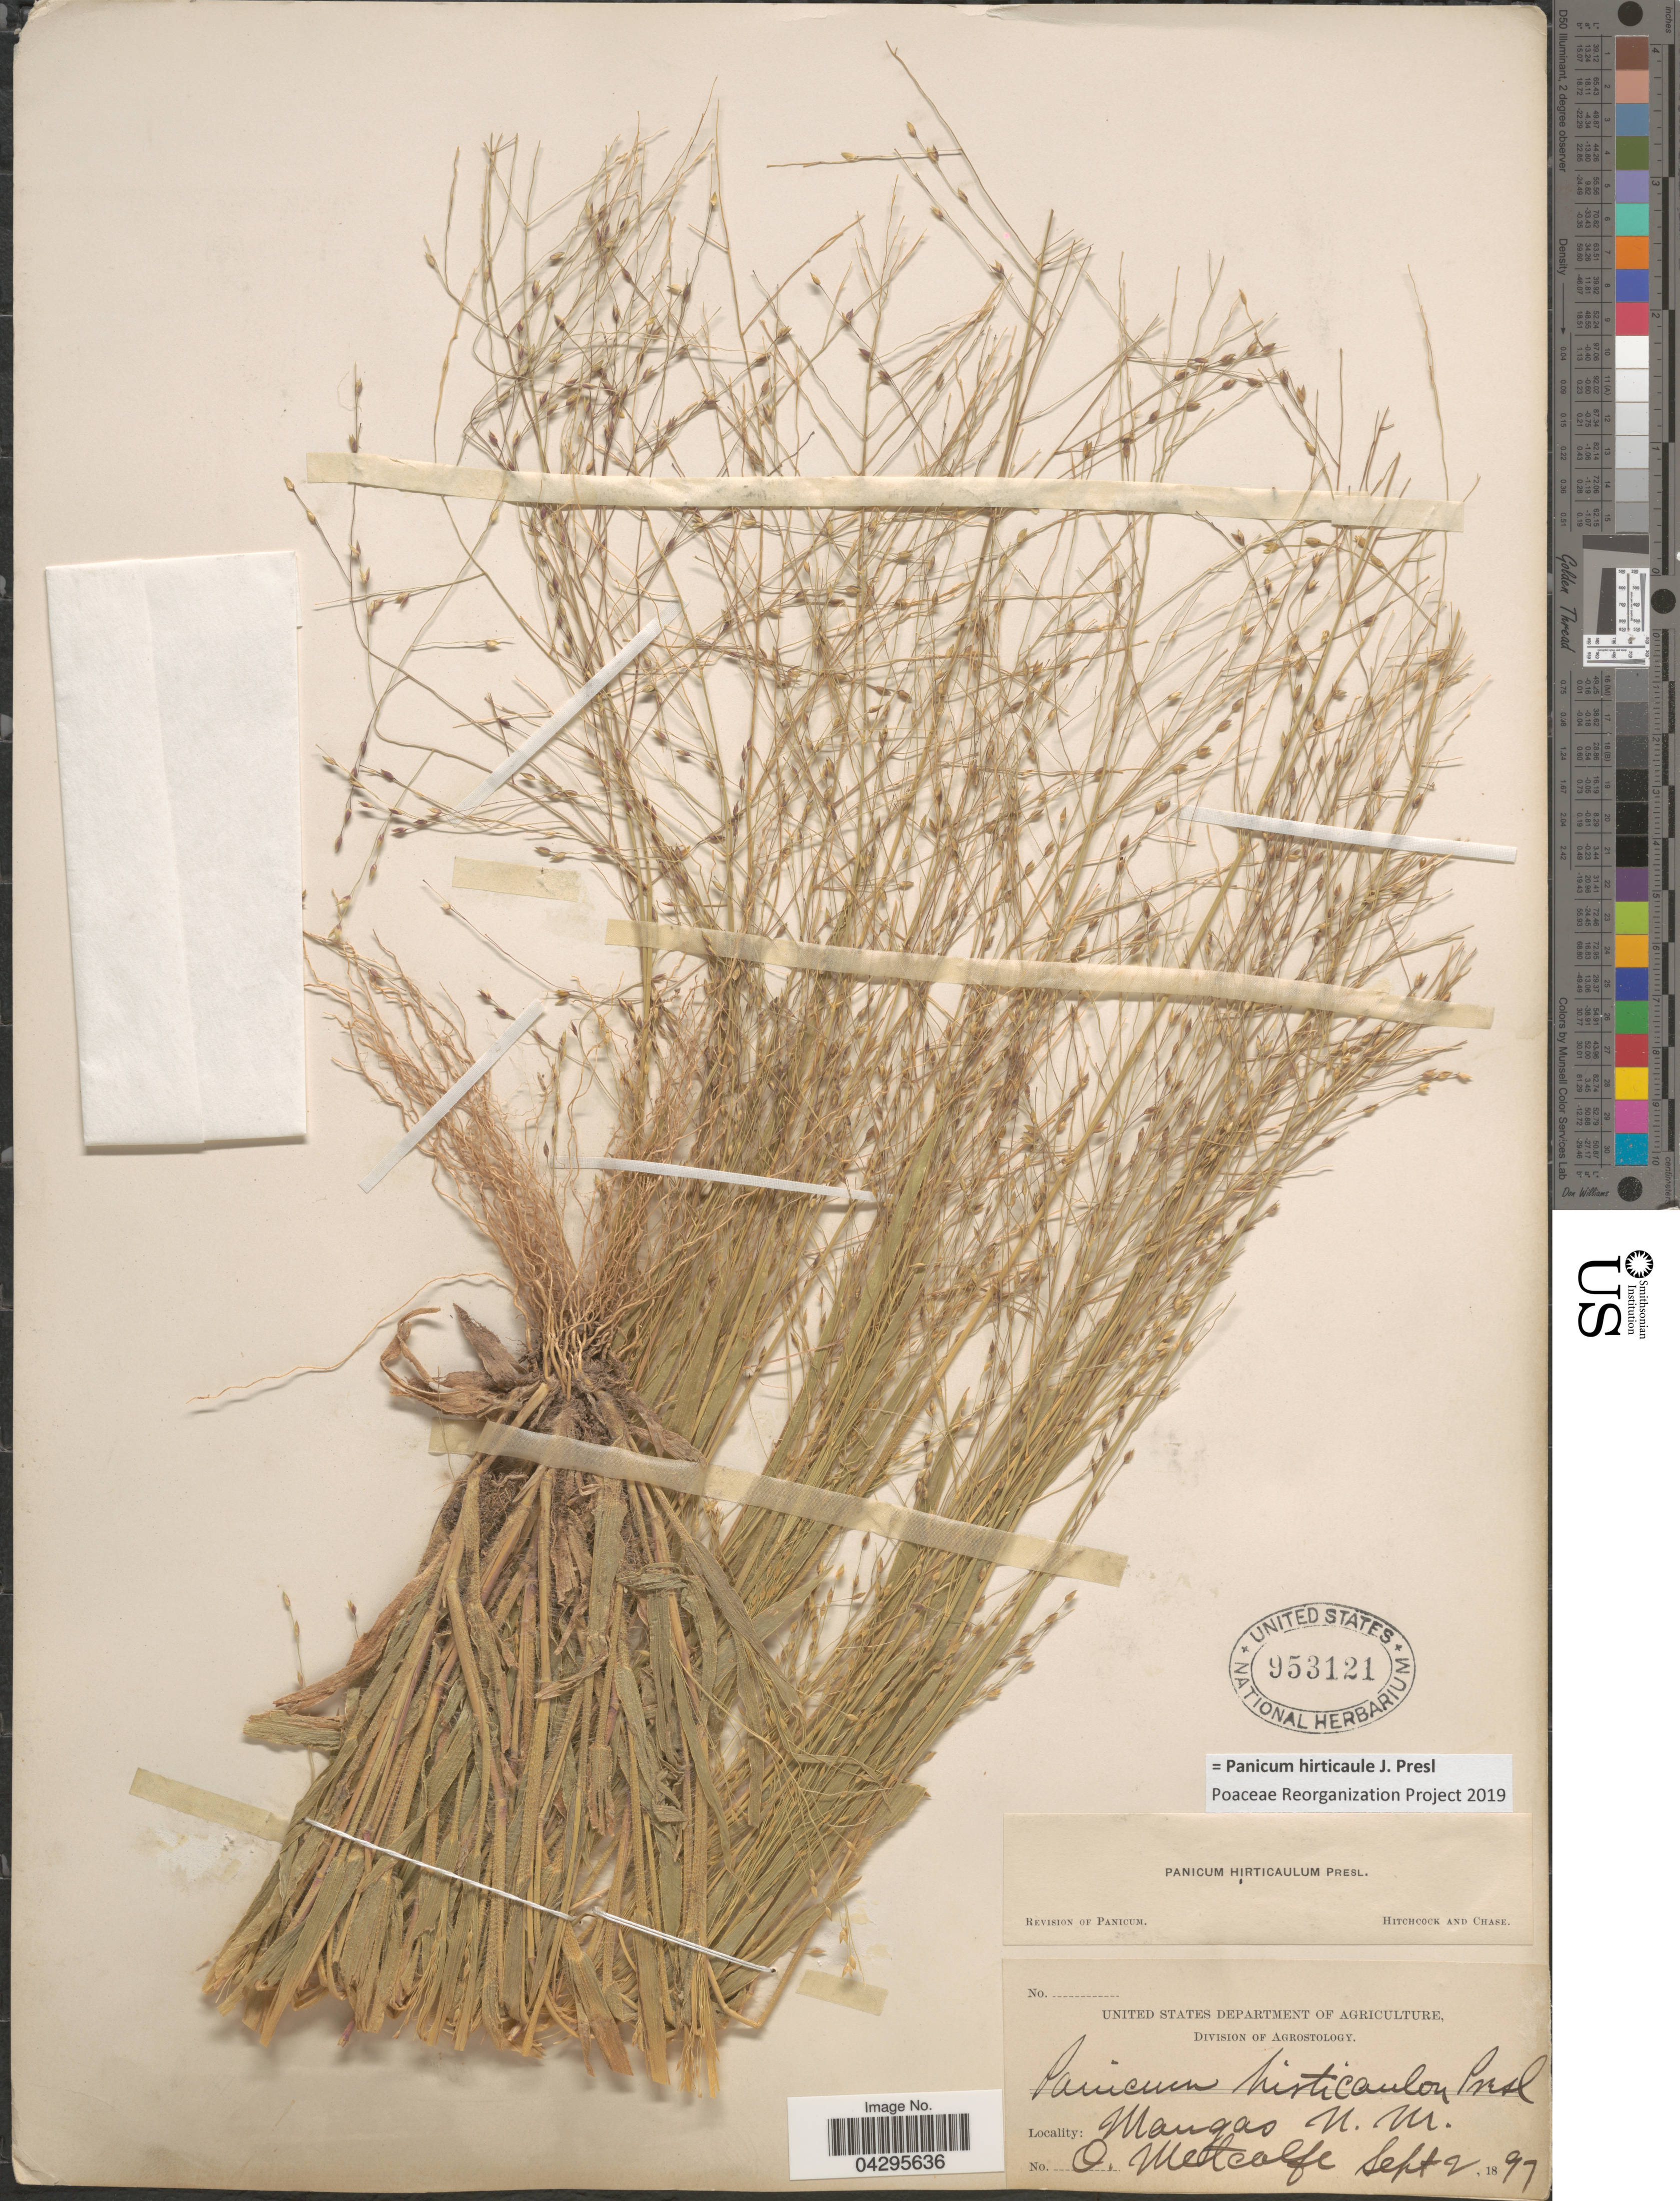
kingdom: Plantae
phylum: Tracheophyta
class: Liliopsida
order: Poales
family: Poaceae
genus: Panicum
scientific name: Panicum hirticaule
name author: J. Presl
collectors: O. Metcalfe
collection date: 1897-09-02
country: United States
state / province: New Mexico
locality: Mangas.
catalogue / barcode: US 953121